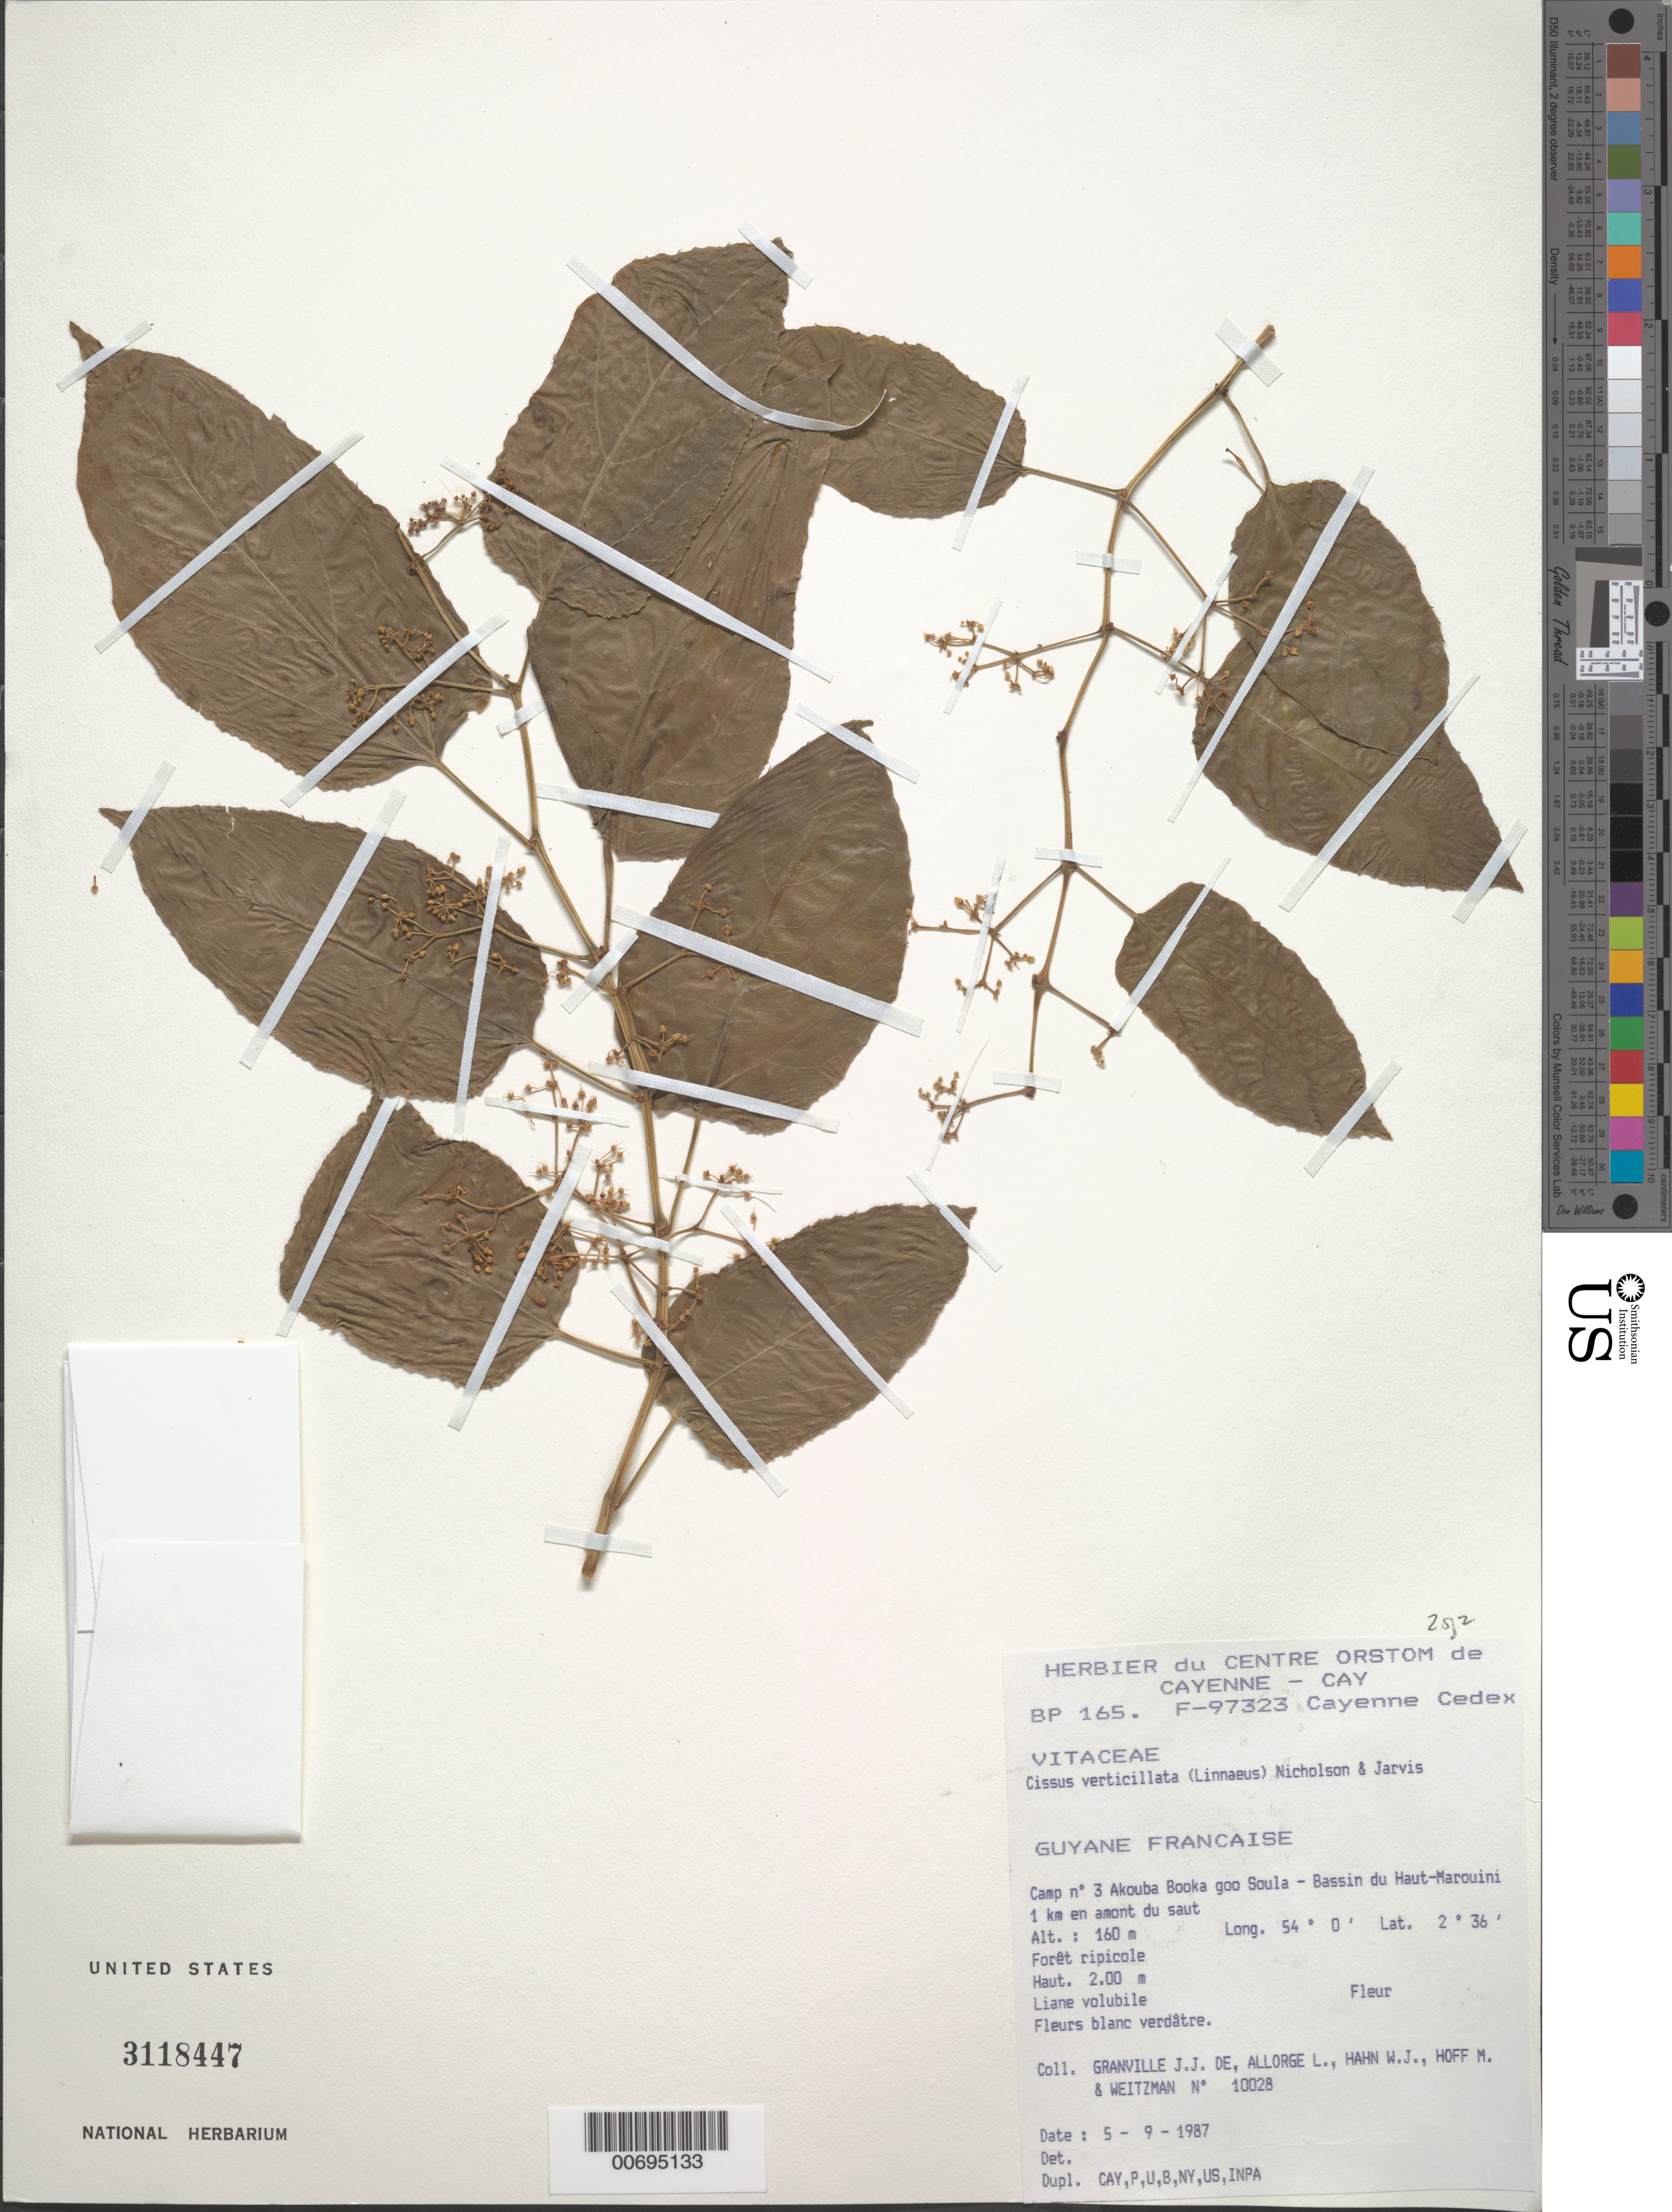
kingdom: Plantae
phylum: Tracheophyta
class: Magnoliopsida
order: Vitales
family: Vitaceae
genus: Cissus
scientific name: Cissus verticillata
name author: (L.) Nicolson & C.E. Jarvis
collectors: J.-J. de Granville, L. Allorge, W. J. Hahn, M. Hoff & Weitzman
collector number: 10028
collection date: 1987-09-05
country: French Guiana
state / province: Cayenne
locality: Guyane Francaise. Camp n° 3 Akouba Booka goo Soula - Bassin du Haut-Marouini 1 km en amont du saut.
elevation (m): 160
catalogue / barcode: US 3118447